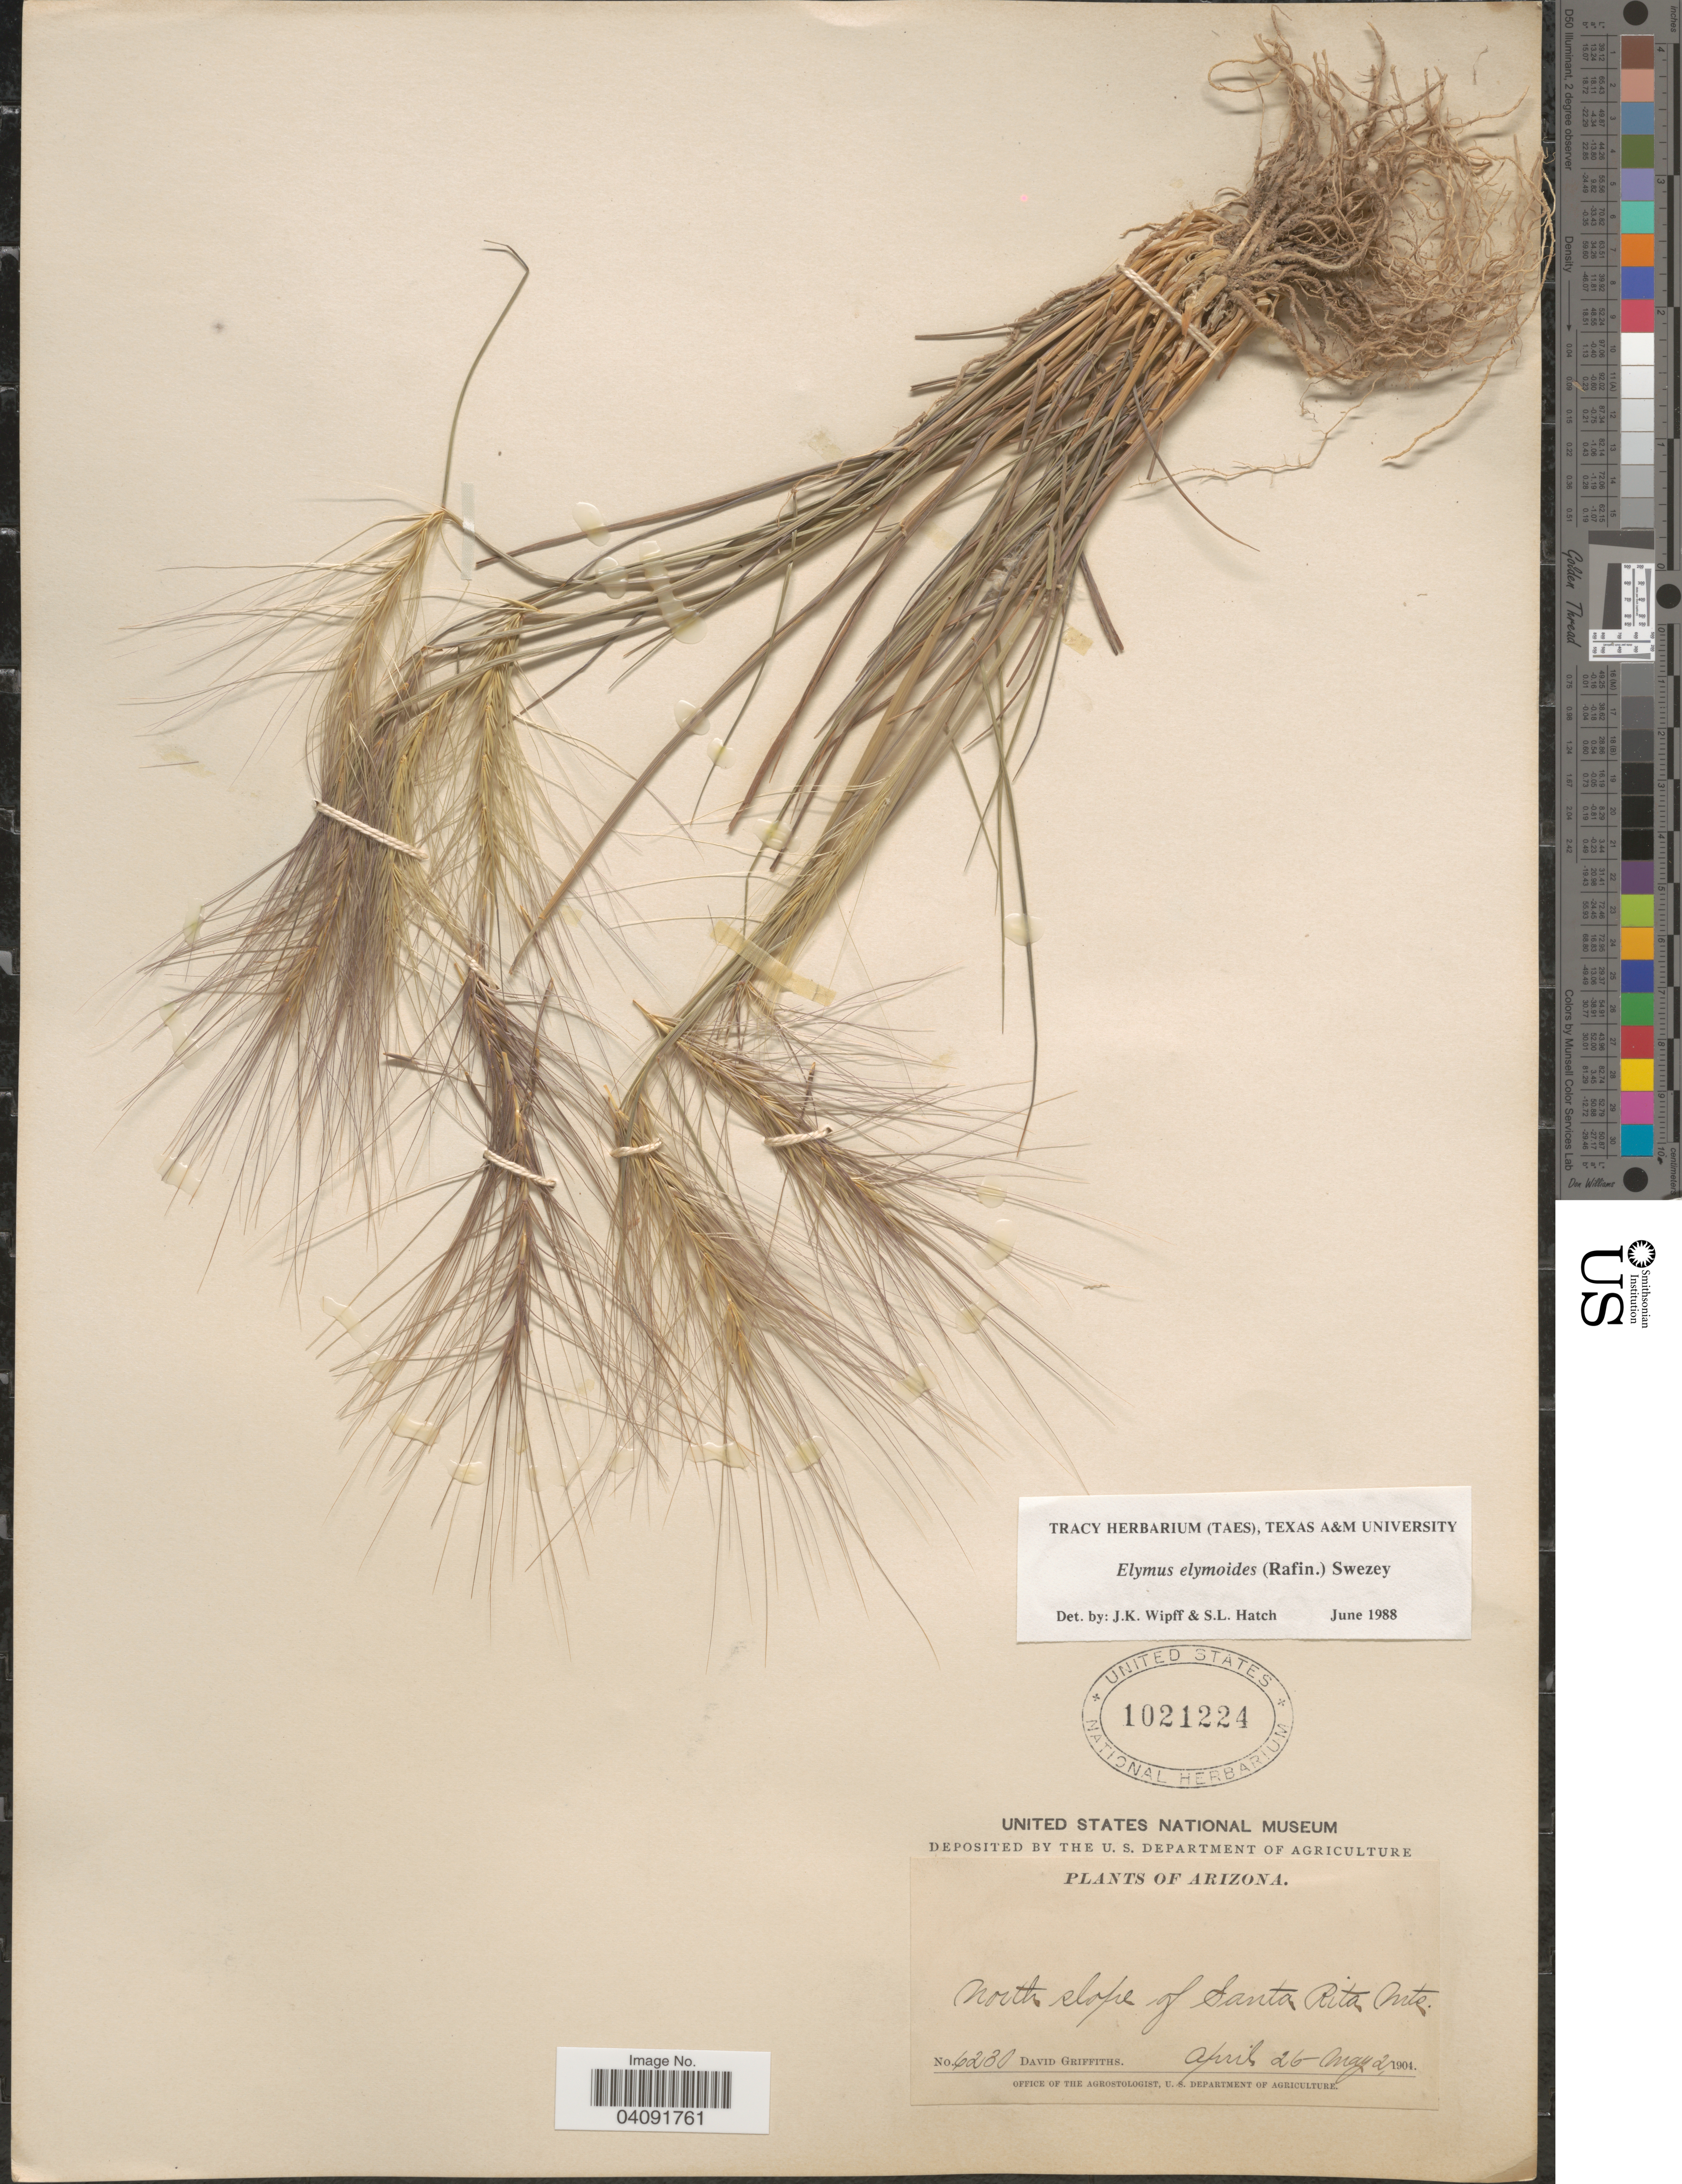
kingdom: Plantae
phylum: Tracheophyta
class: Liliopsida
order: Poales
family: Poaceae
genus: Elymus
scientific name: Elymus elymoides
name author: (Raf.) Swezey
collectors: D. Griffiths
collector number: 6230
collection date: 1904-04-26/1904-08-02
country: United States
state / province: Arizona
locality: North slope of Santa Rita Mts.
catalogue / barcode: US 1021224